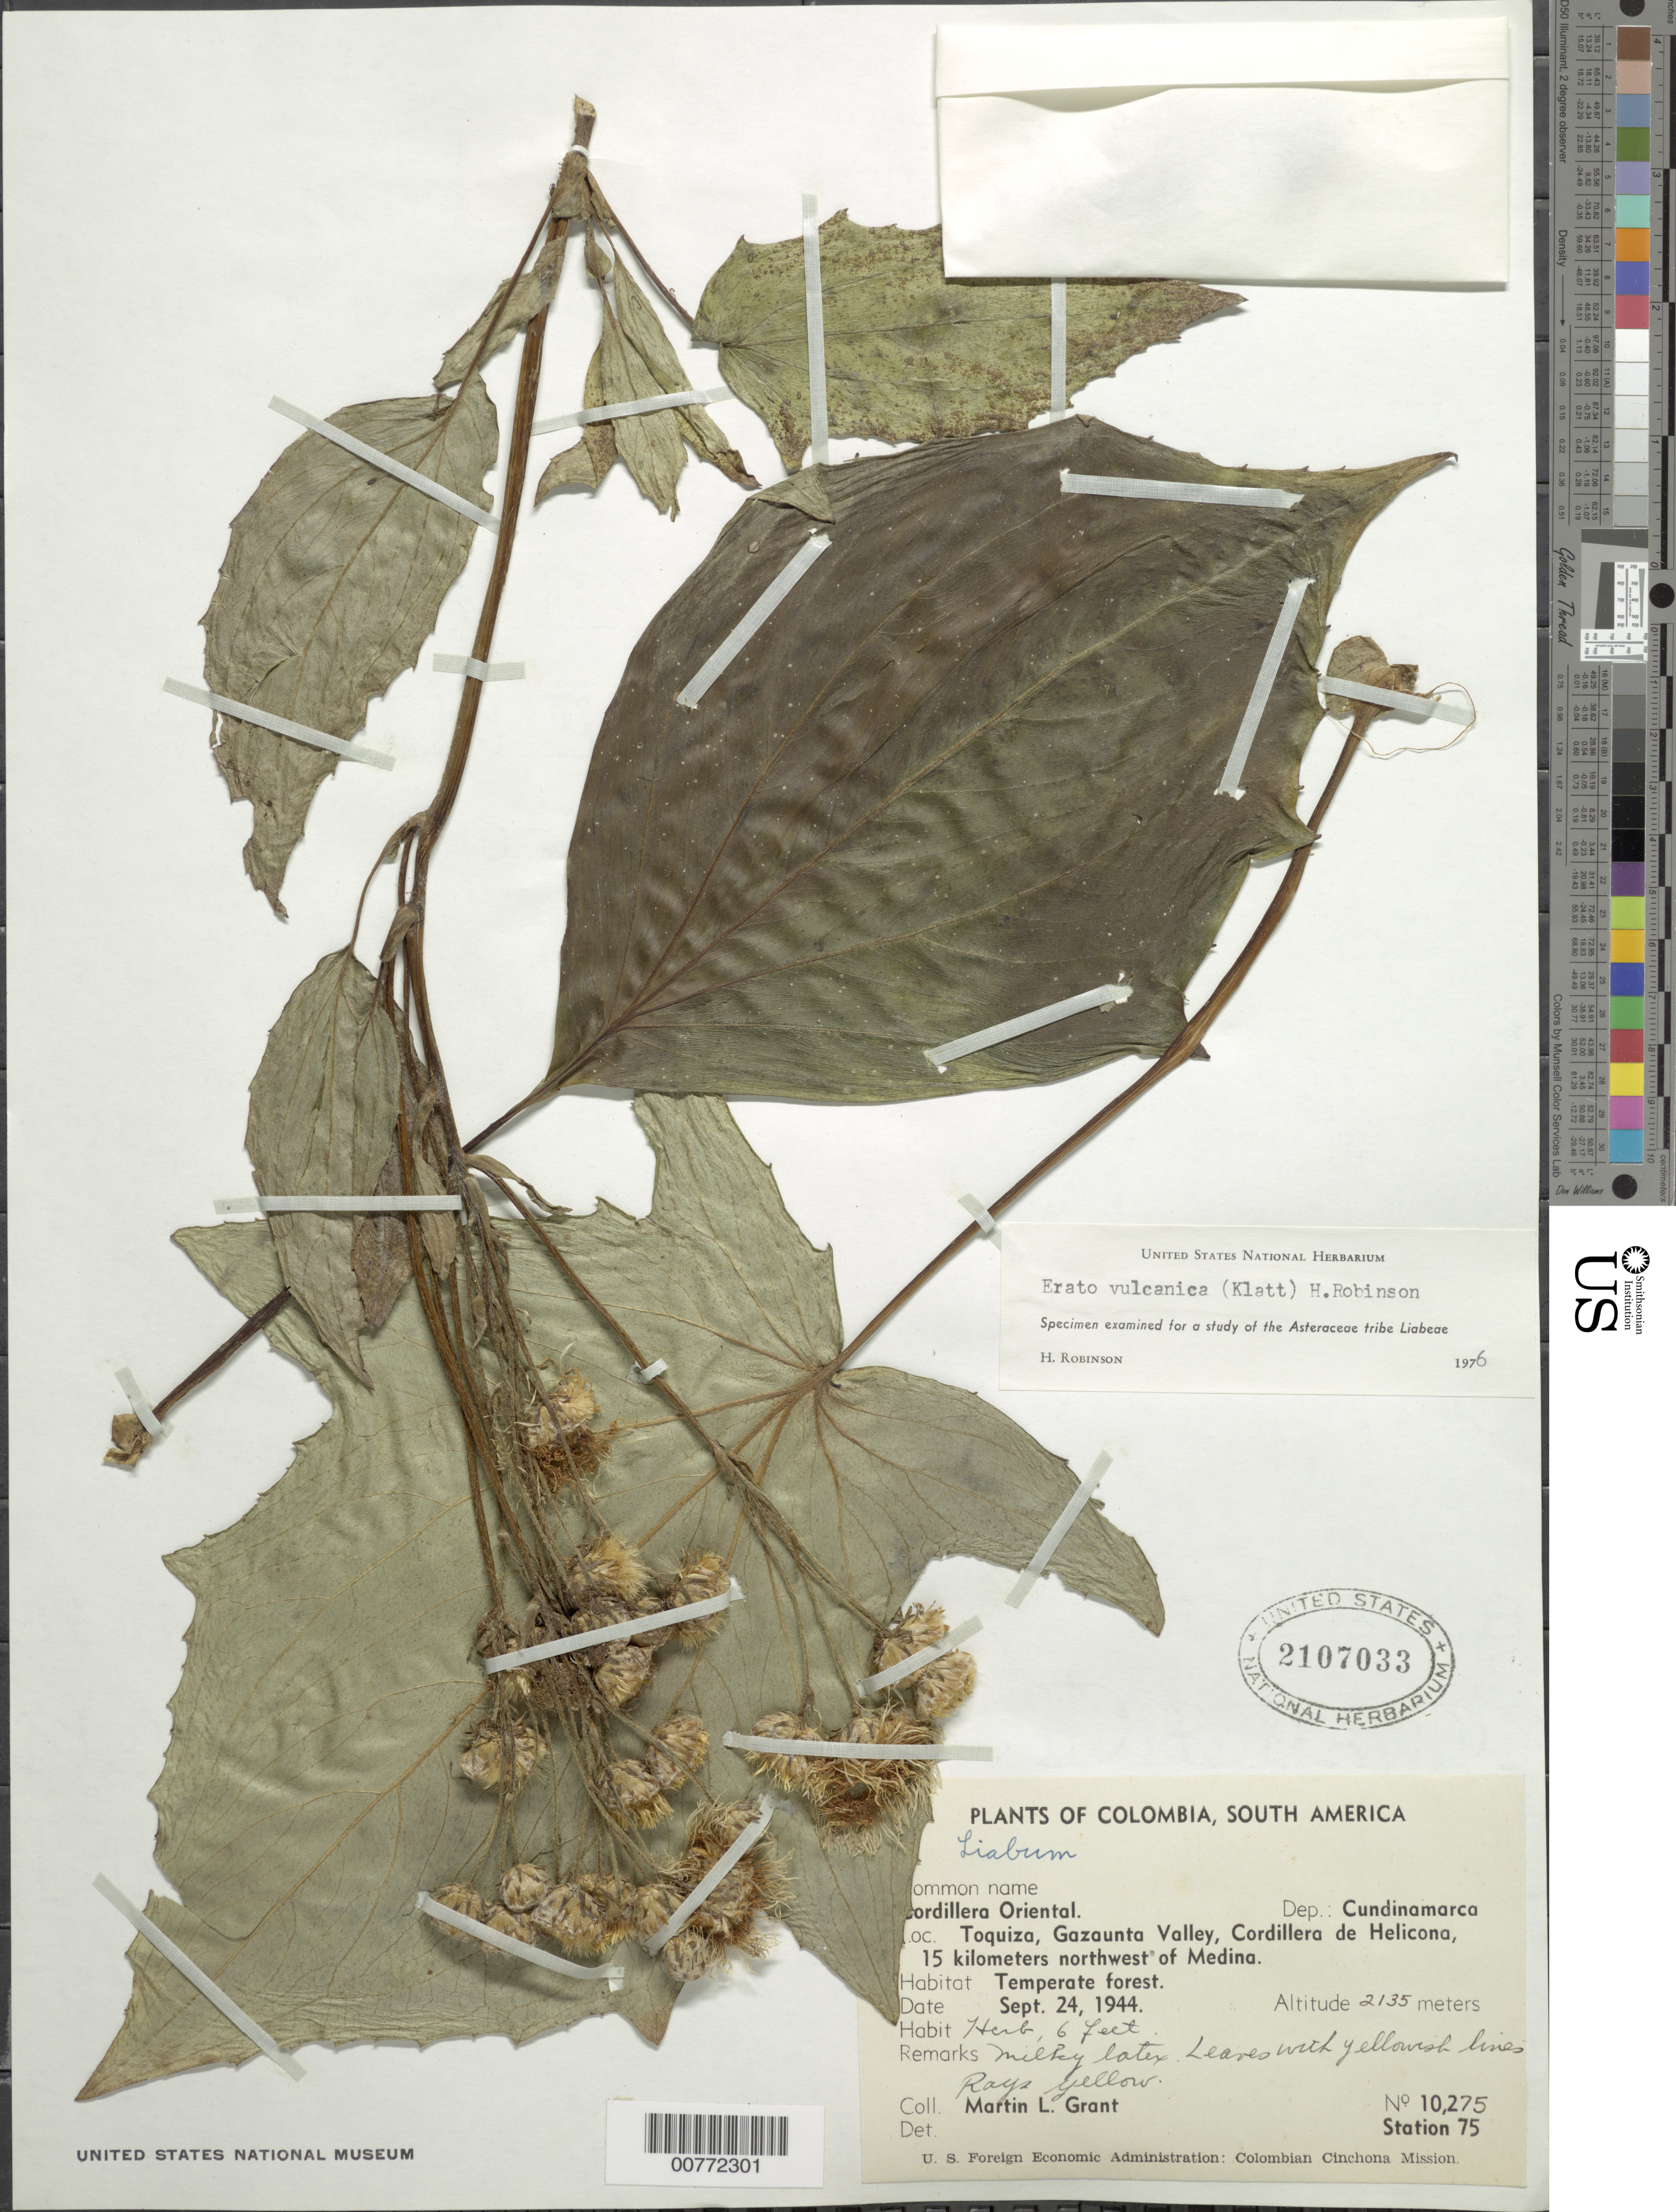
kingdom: Plantae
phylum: Tracheophyta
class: Magnoliopsida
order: Asterales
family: Asteraceae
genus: Erato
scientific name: Erato vulcanica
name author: (Klatt) H. Rob.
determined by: Robinson, Harold E., (US)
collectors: M. L. Grant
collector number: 10275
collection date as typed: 24-Sep-44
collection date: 1944-09-24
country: Colombia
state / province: Cundinamarca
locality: Cordillera Oriental; Toquiza, Gazaunta Valley, Cordilla de Helicona, 15km NW of Medina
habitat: Temperate forest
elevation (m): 2135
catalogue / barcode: US 2107033